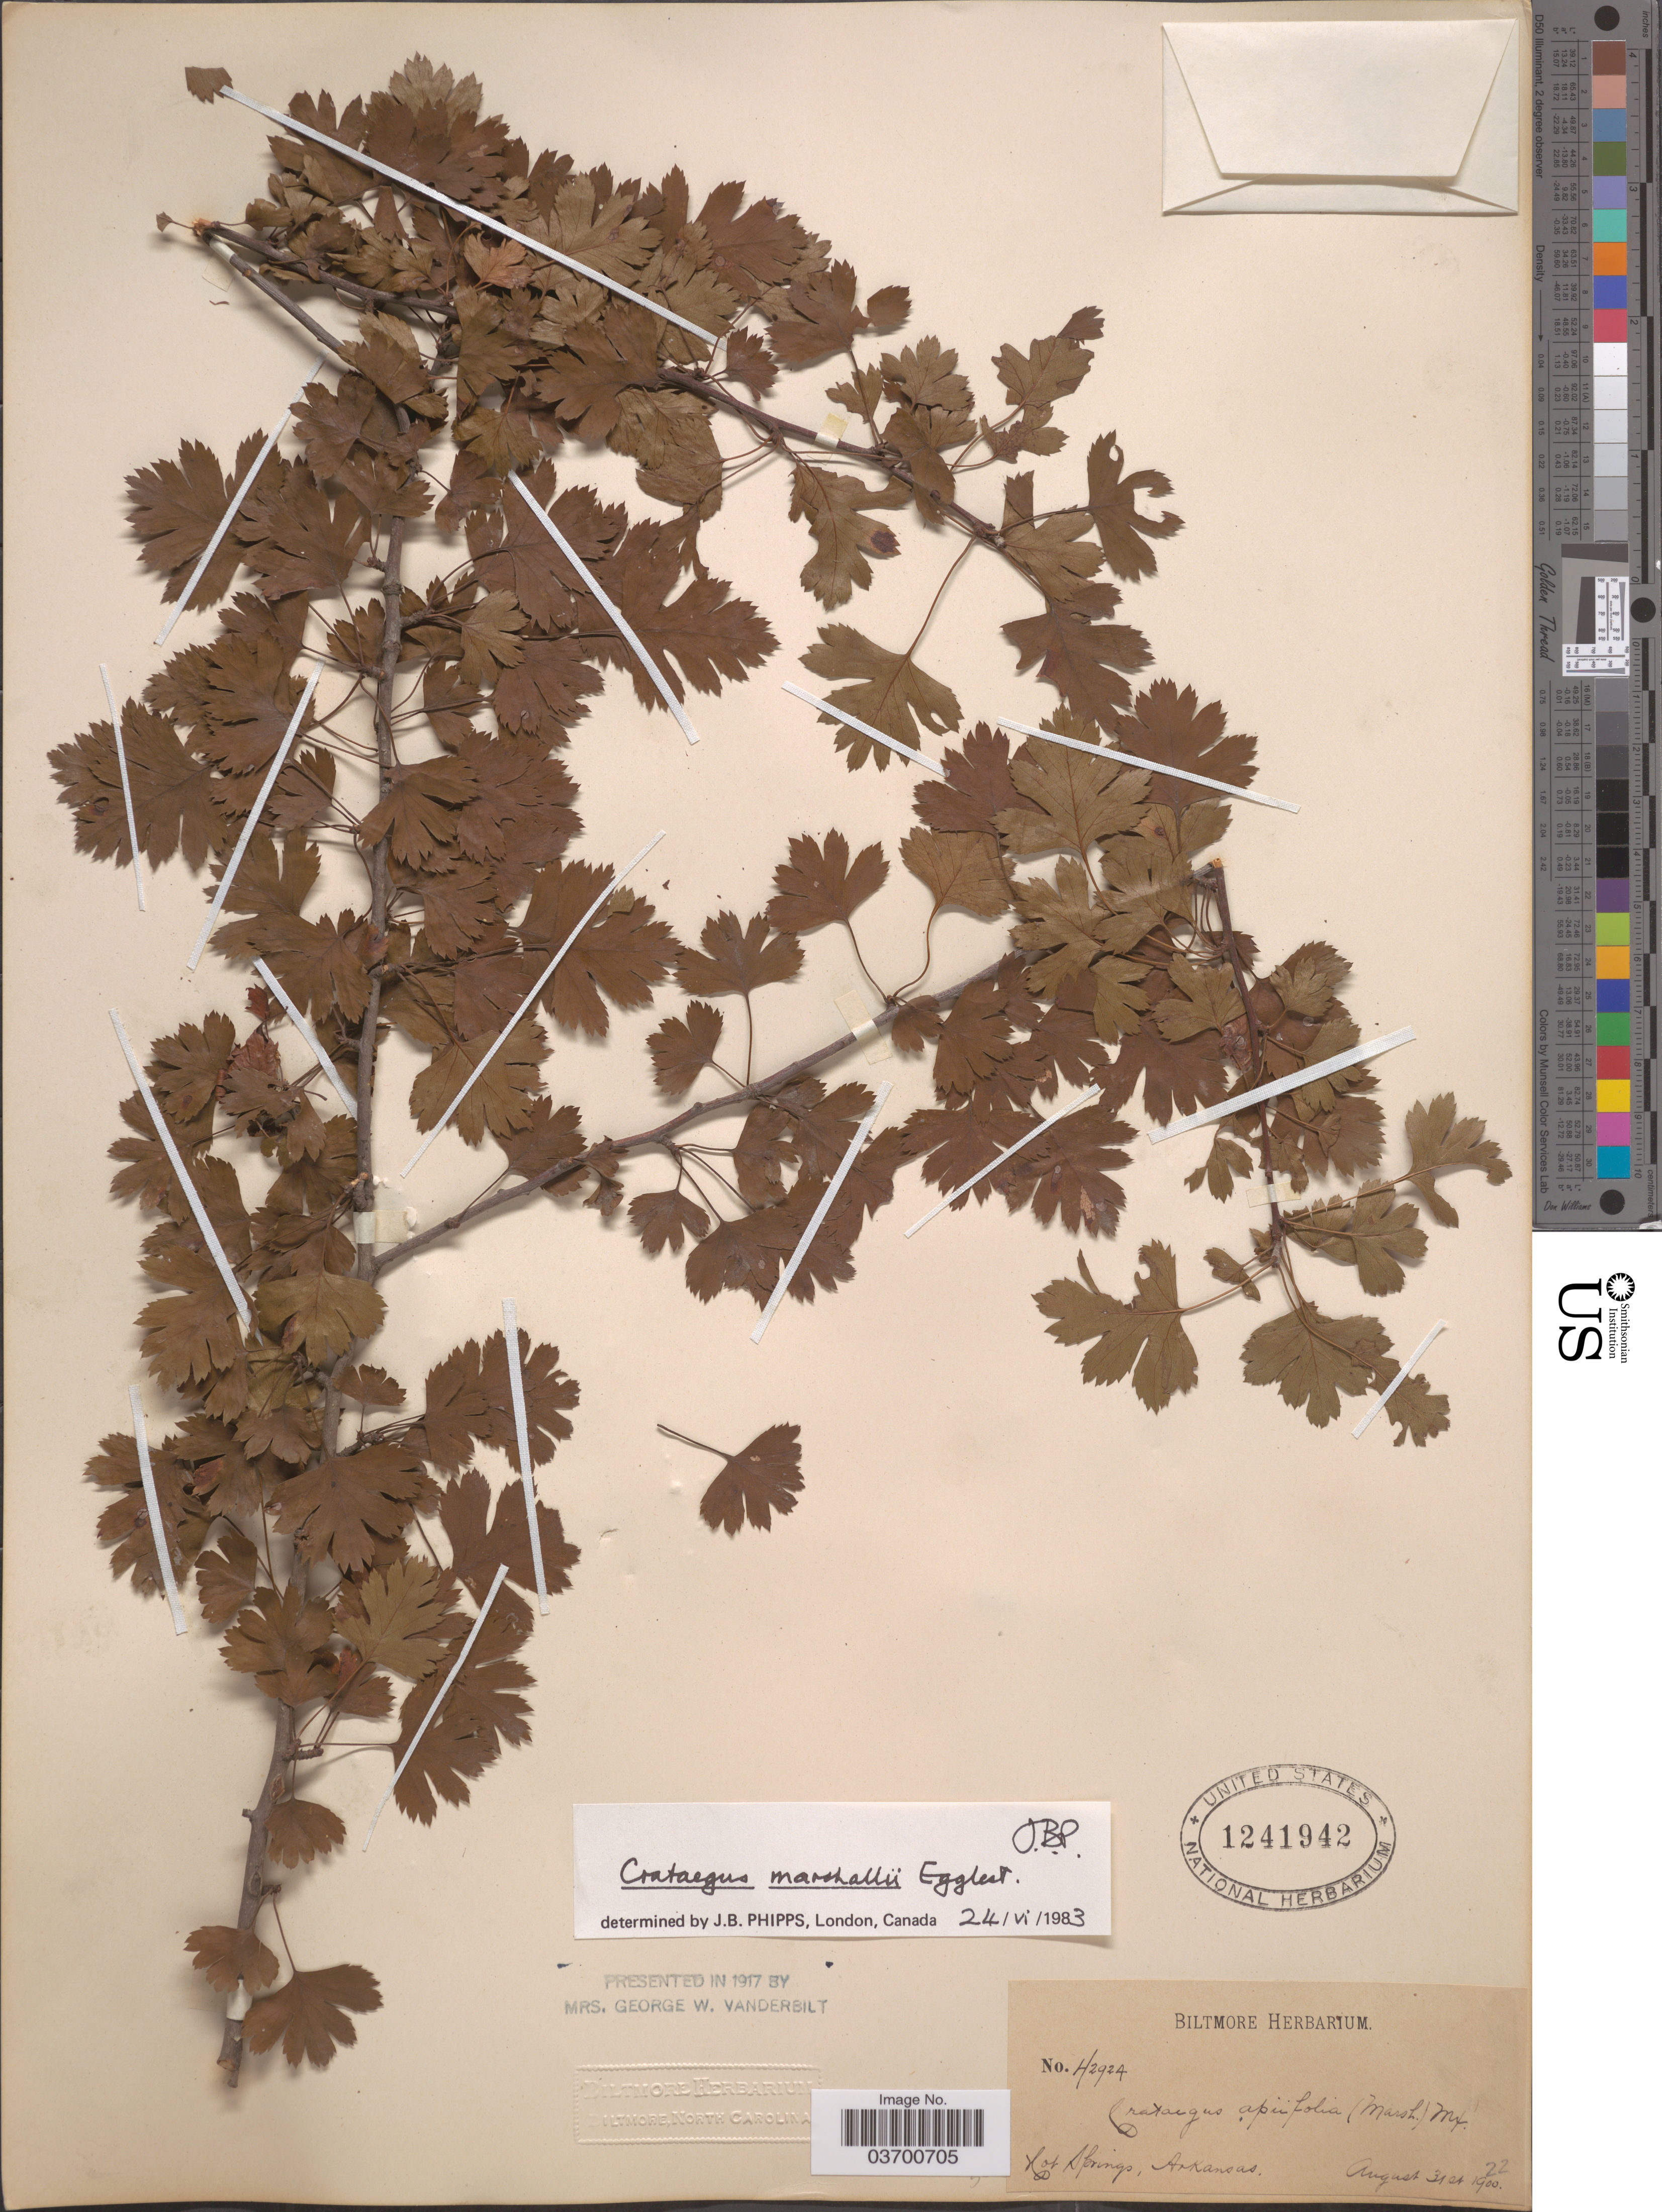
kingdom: Plantae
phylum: Tracheophyta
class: Magnoliopsida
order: Rosales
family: Rosaceae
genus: Crataegus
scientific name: Crataegus marshallii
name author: Eggl.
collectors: ex herb. Biltmore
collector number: H2924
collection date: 1900-08-31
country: United States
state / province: Arkansas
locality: Hot Springs.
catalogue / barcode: US 1241942